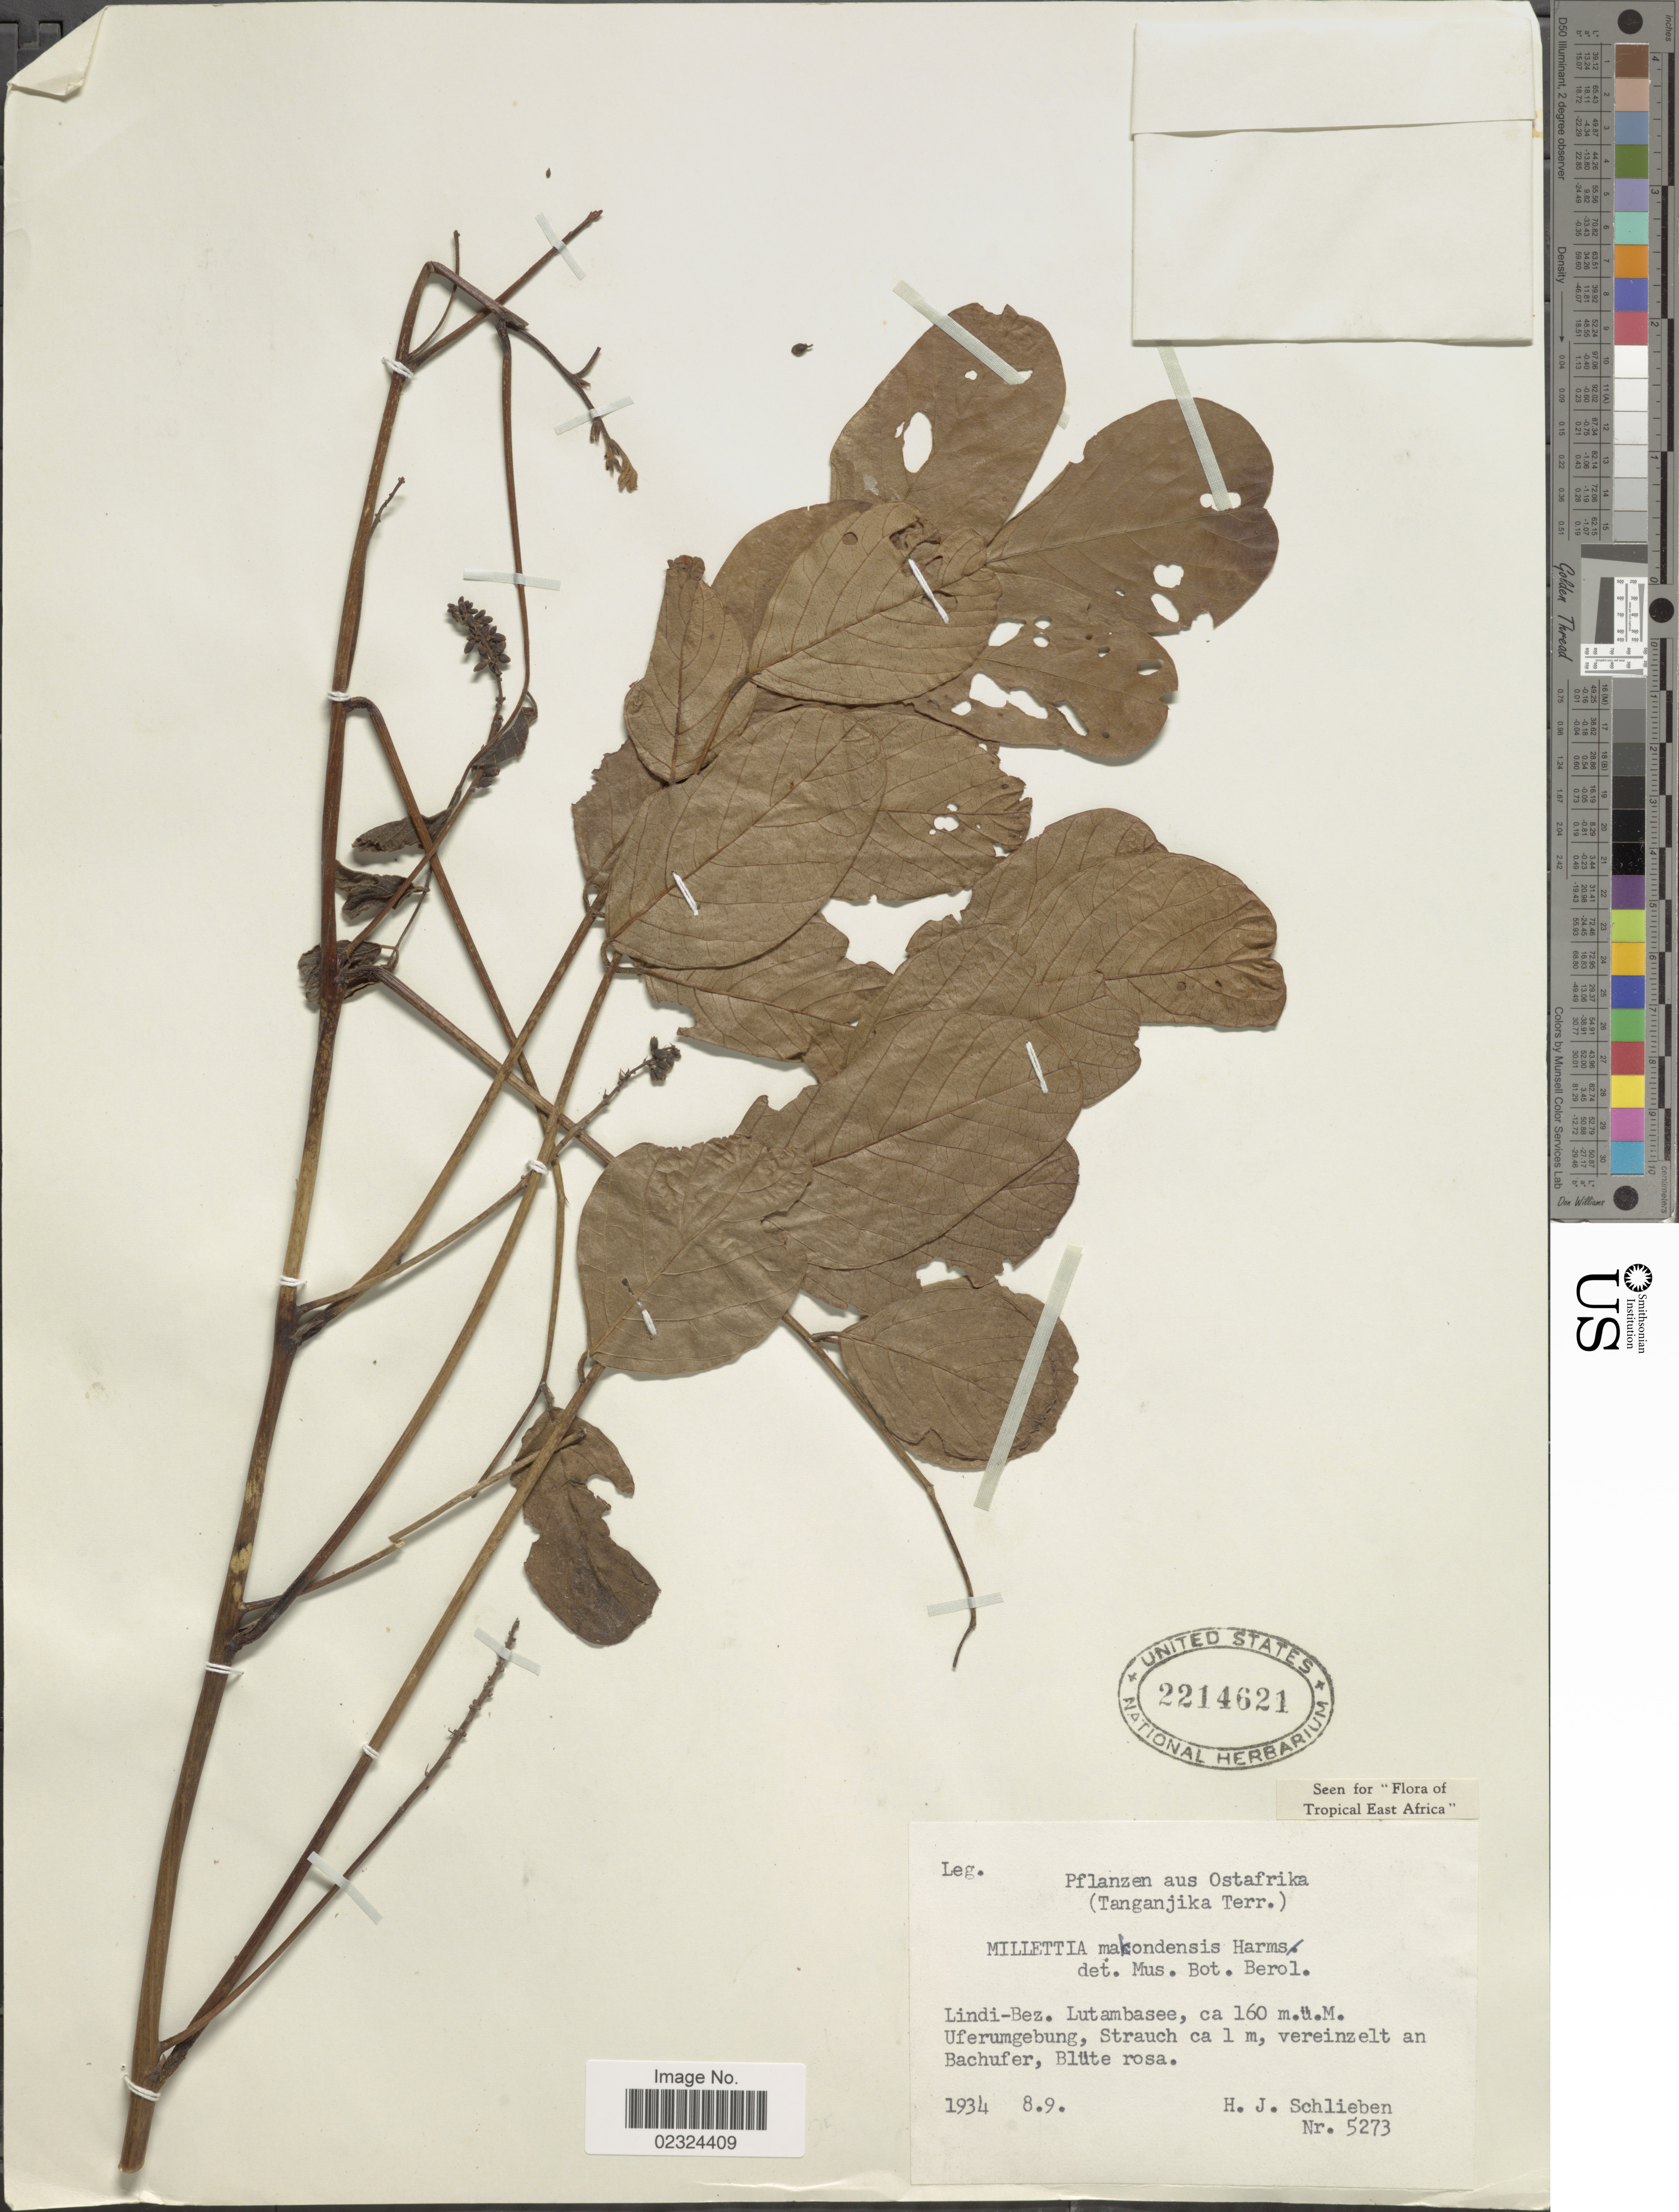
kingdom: Plantae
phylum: Tracheophyta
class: Magnoliopsida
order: Fabales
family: Fabaceae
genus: Millettia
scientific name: Millettia makondensis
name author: Harms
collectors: H. J. Schlieben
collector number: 5273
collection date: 1934-08-09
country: Tanzania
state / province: Lindi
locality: Ostafrika(Tanganjika Terr.). Lindi_benz. Lutambasee.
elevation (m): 160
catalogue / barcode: US 2214621